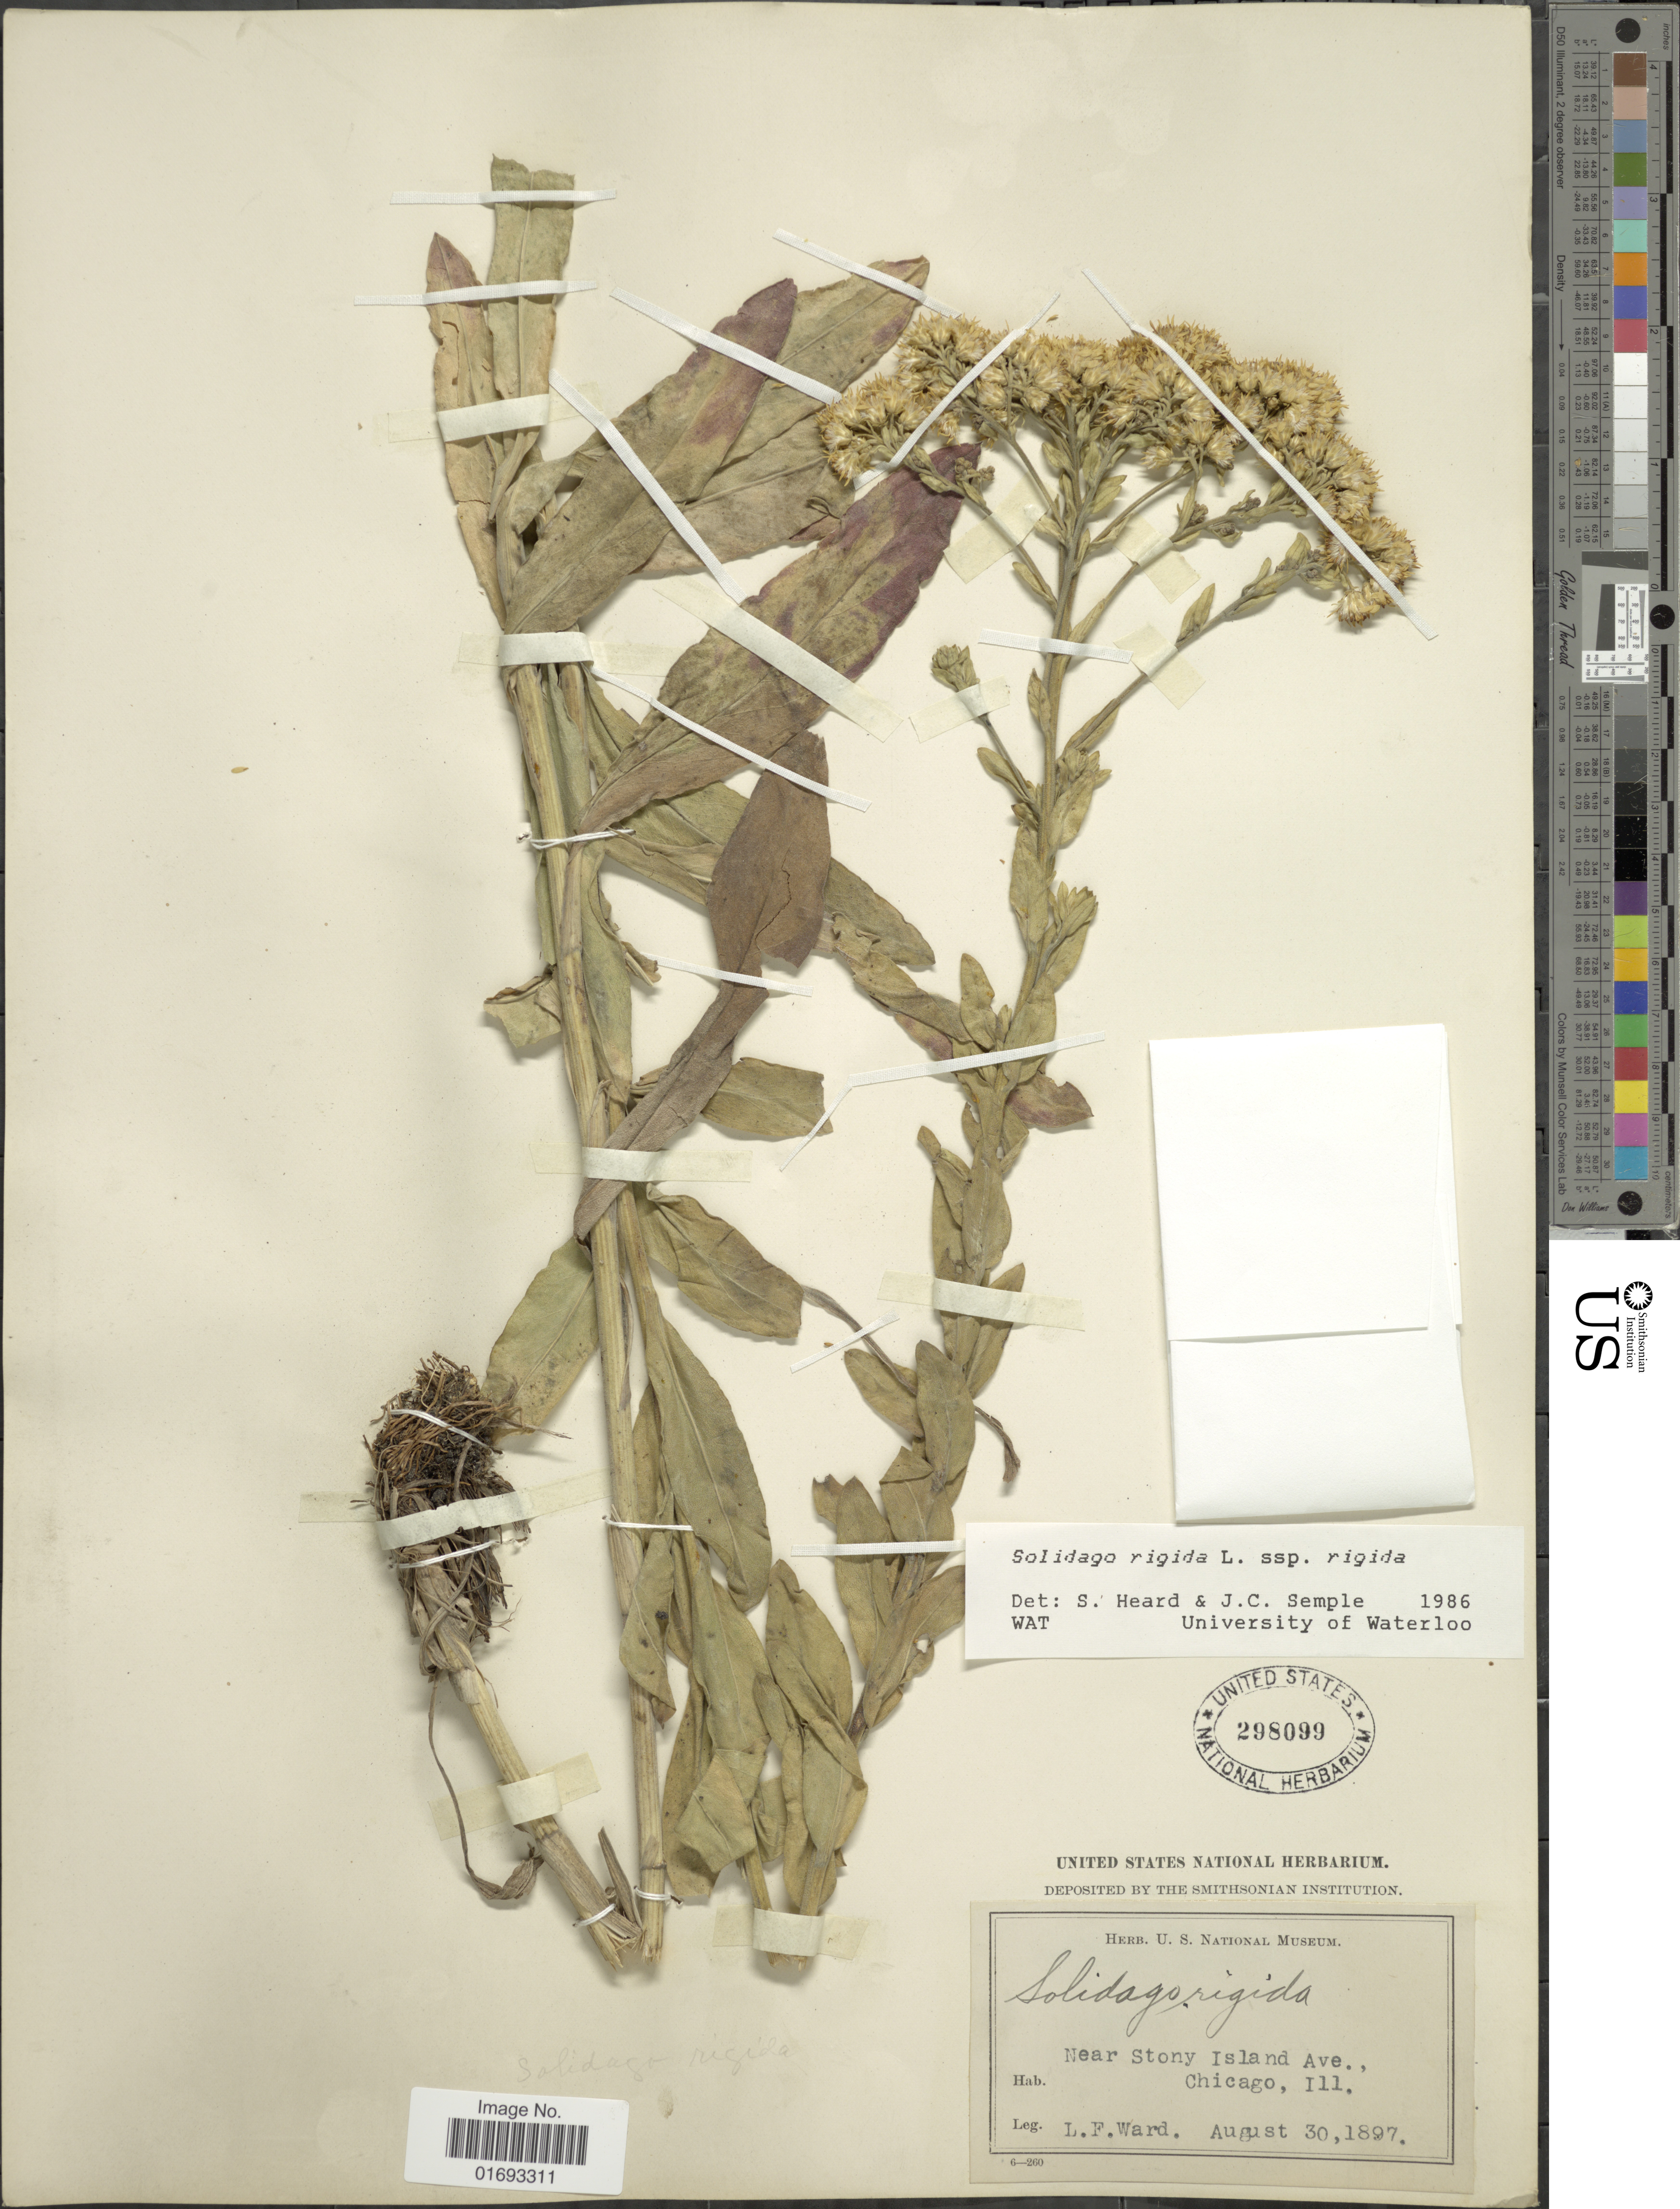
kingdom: Plantae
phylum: Tracheophyta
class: Magnoliopsida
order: Asterales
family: Asteraceae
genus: Oligoneuron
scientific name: Oligoneuron rigidum var. rigidum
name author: (L.) Small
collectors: L. Ward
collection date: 1897-08-30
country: United States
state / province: Illinois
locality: Near Stony Island Ave., Chicago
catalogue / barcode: US 298099